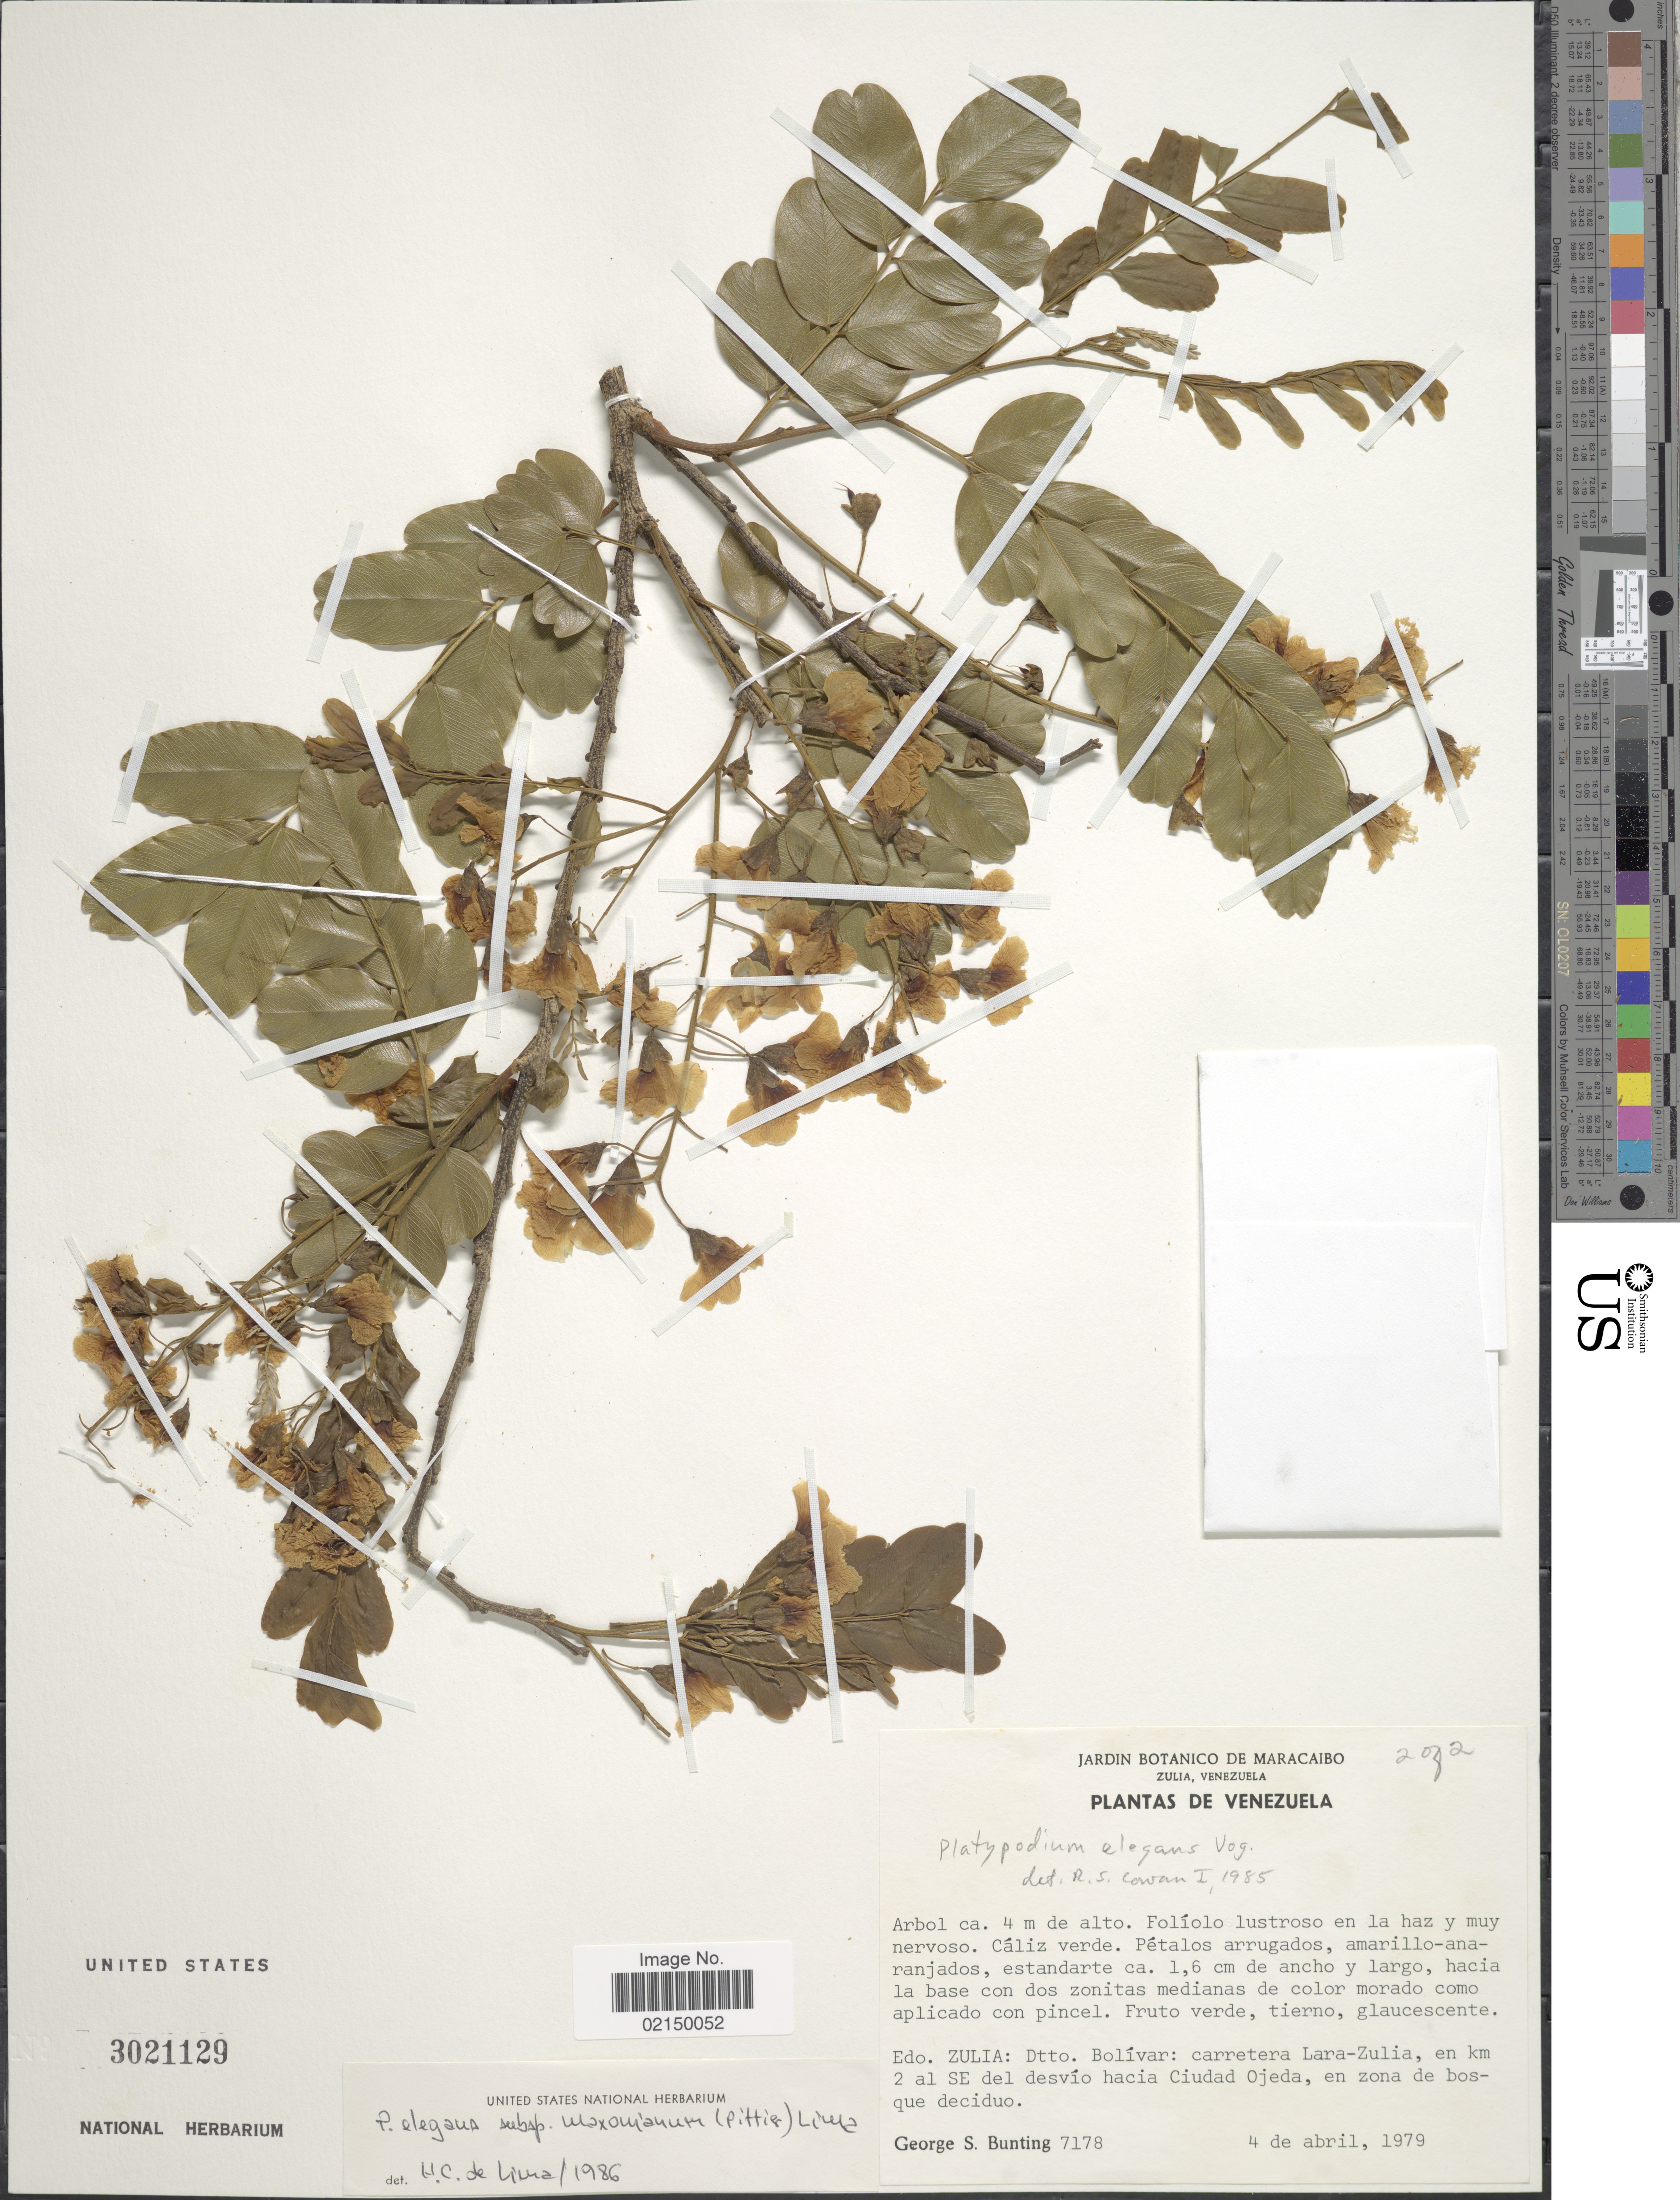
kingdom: Plantae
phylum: Tracheophyta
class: Magnoliopsida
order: Fabales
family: Fabaceae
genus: Platypodium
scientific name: Platypodium elegans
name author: Vogel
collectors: G. S. Bunting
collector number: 7178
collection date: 1979-04-04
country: Venezuela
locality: Edo. Zulia: Dtto. Bolivar: carretera Lara-Zulia, en km. 2 al SE del desvio hacia Ciudad Ojeda, en zona de bosque deciduo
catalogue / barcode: US 3021129